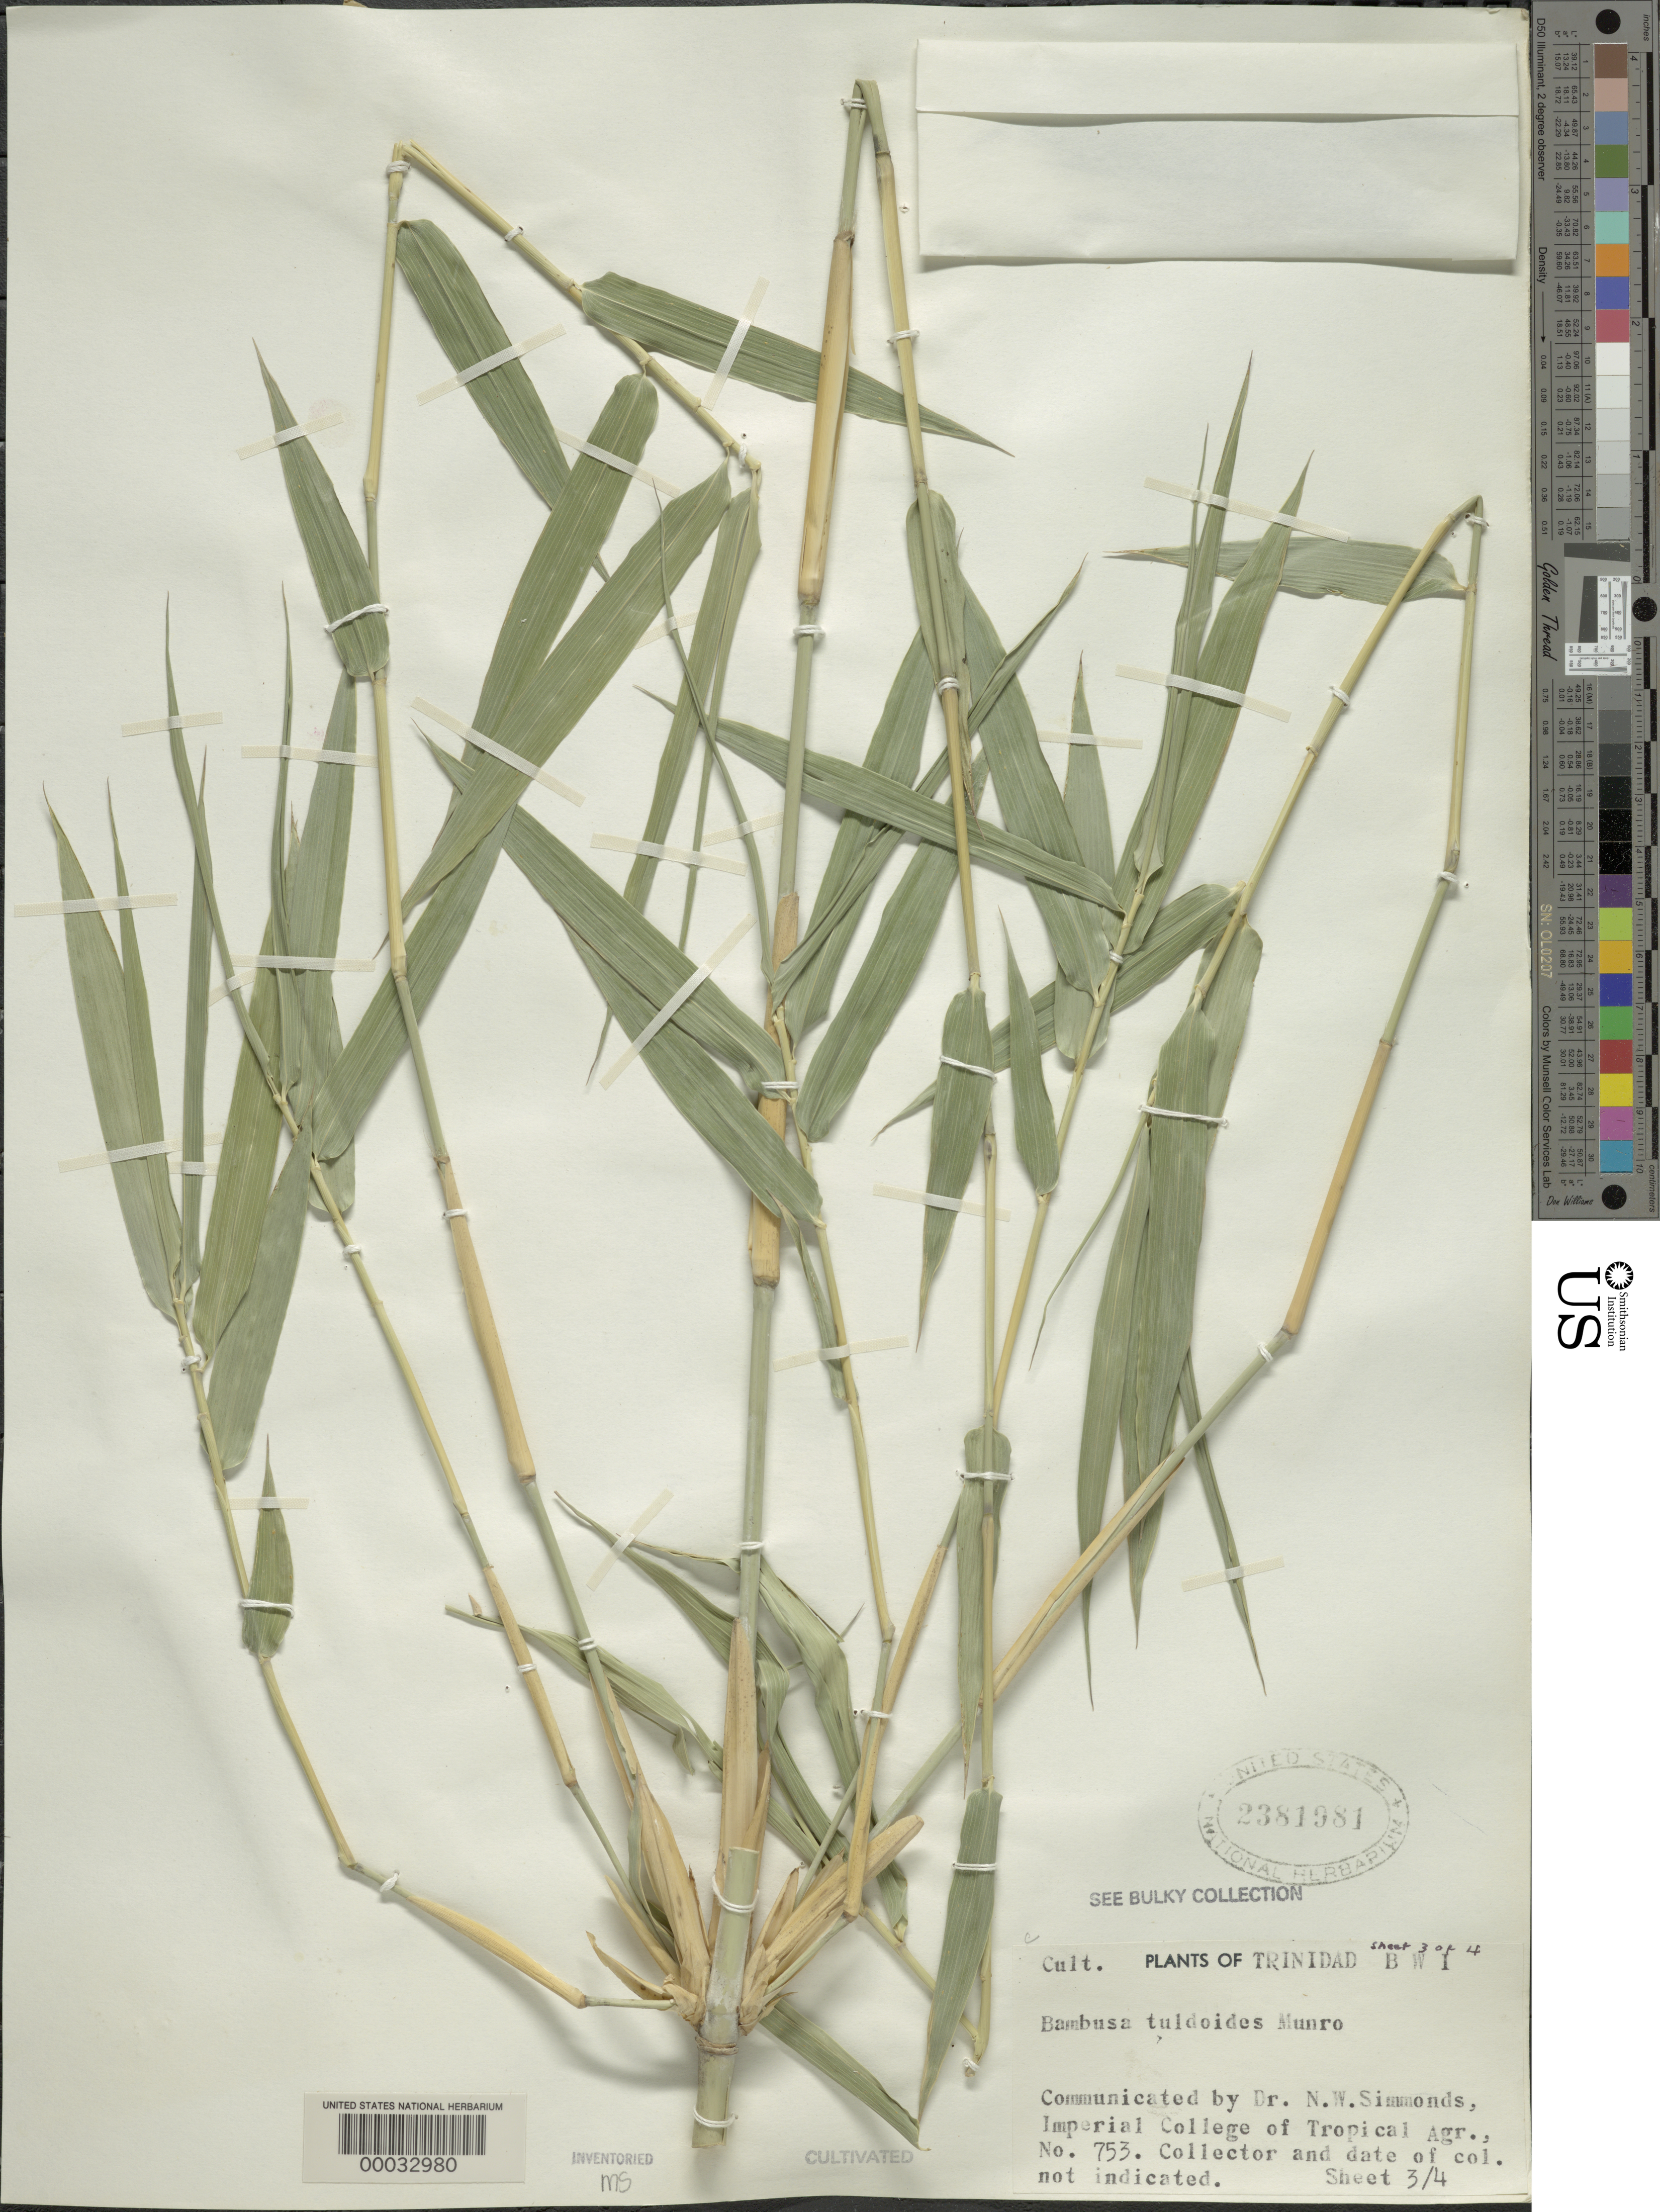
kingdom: Plantae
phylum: Tracheophyta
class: Liliopsida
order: Poales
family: Poaceae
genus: Bambusa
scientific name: Bambusa tuldoides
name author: Munro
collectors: N. W. Simmonds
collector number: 753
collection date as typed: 17 Mar 1958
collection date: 1958-03-17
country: Trinidad and Tobago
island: Trinidad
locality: Imperial college of tropical agriculture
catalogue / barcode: US 2381981